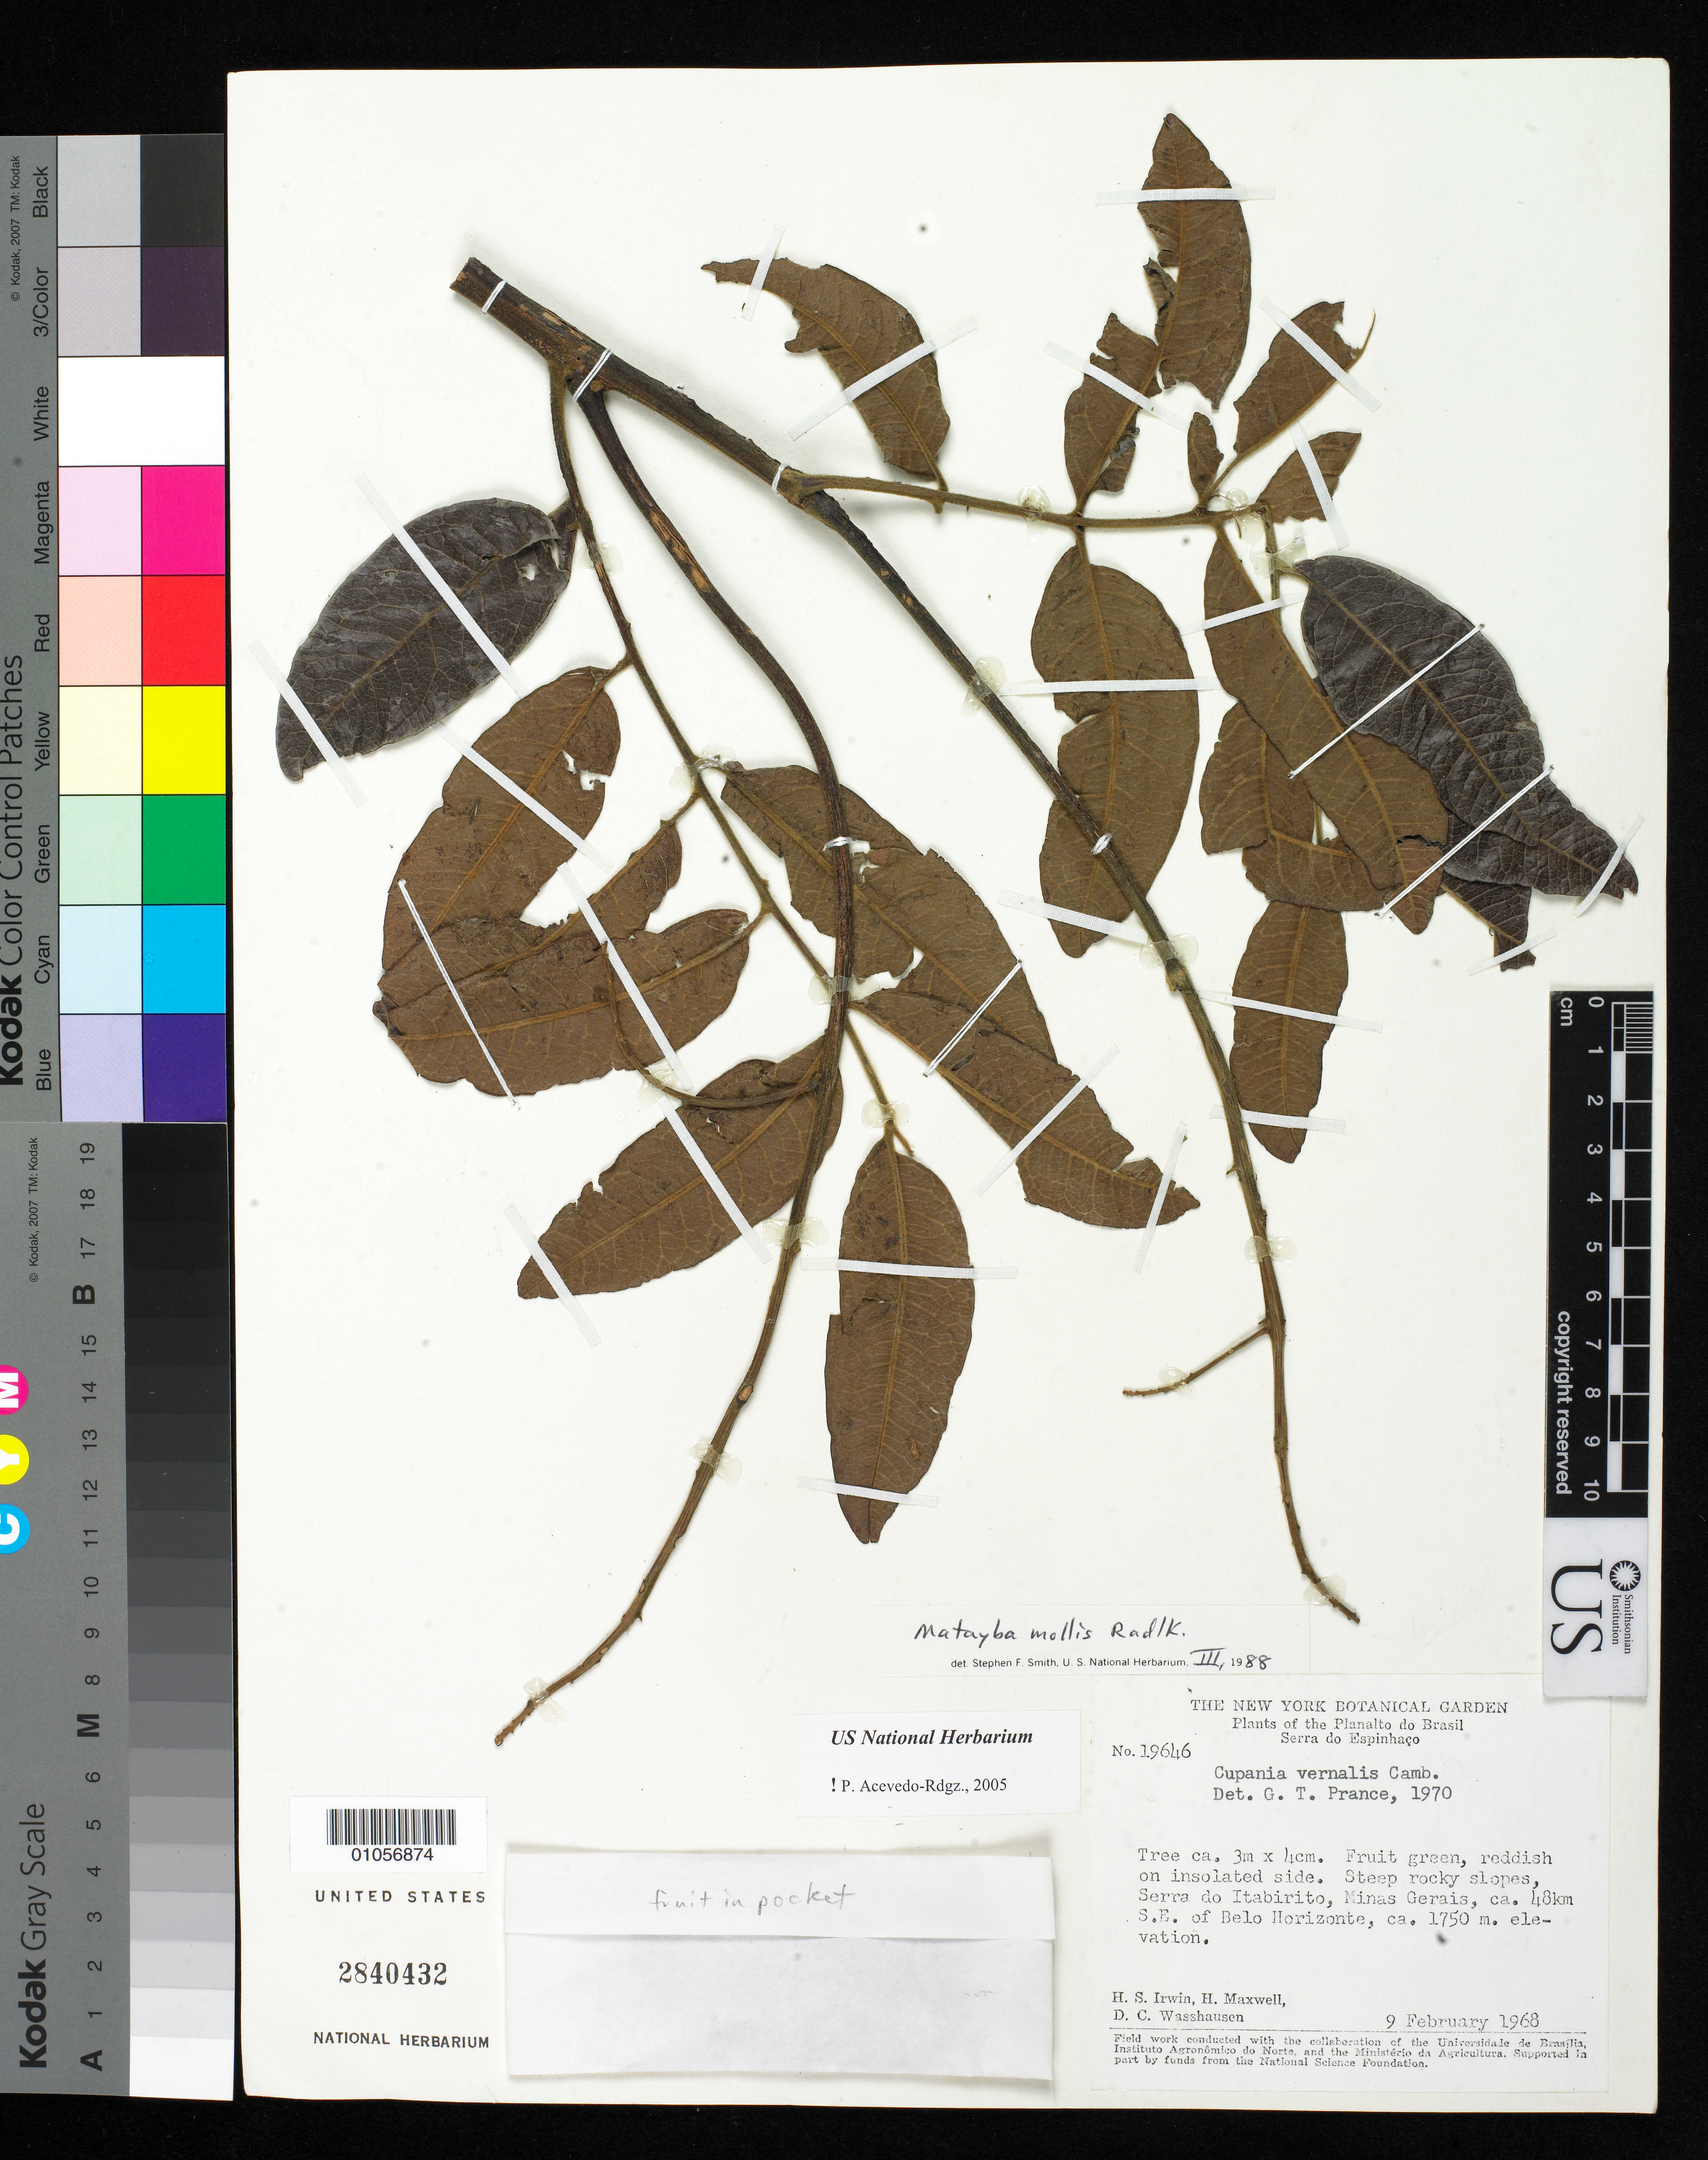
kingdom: Plantae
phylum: Tracheophyta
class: Magnoliopsida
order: Sapindales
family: Sapindaceae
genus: Cupania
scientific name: Cupania inaequilatera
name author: Guarim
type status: Isotype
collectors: H. Irwin, H. Maxwell & D. C. Wasshausen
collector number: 19646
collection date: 1968-02-09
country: Brazil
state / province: Minas Gerais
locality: Planalto do Brasil, Serra do Espinhaço. Serra do Itabirito, Minas Gerais, ca. 48 km S.E. of Belo Horizonte.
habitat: Steep rocky slopes.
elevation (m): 1750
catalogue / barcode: US 2840432